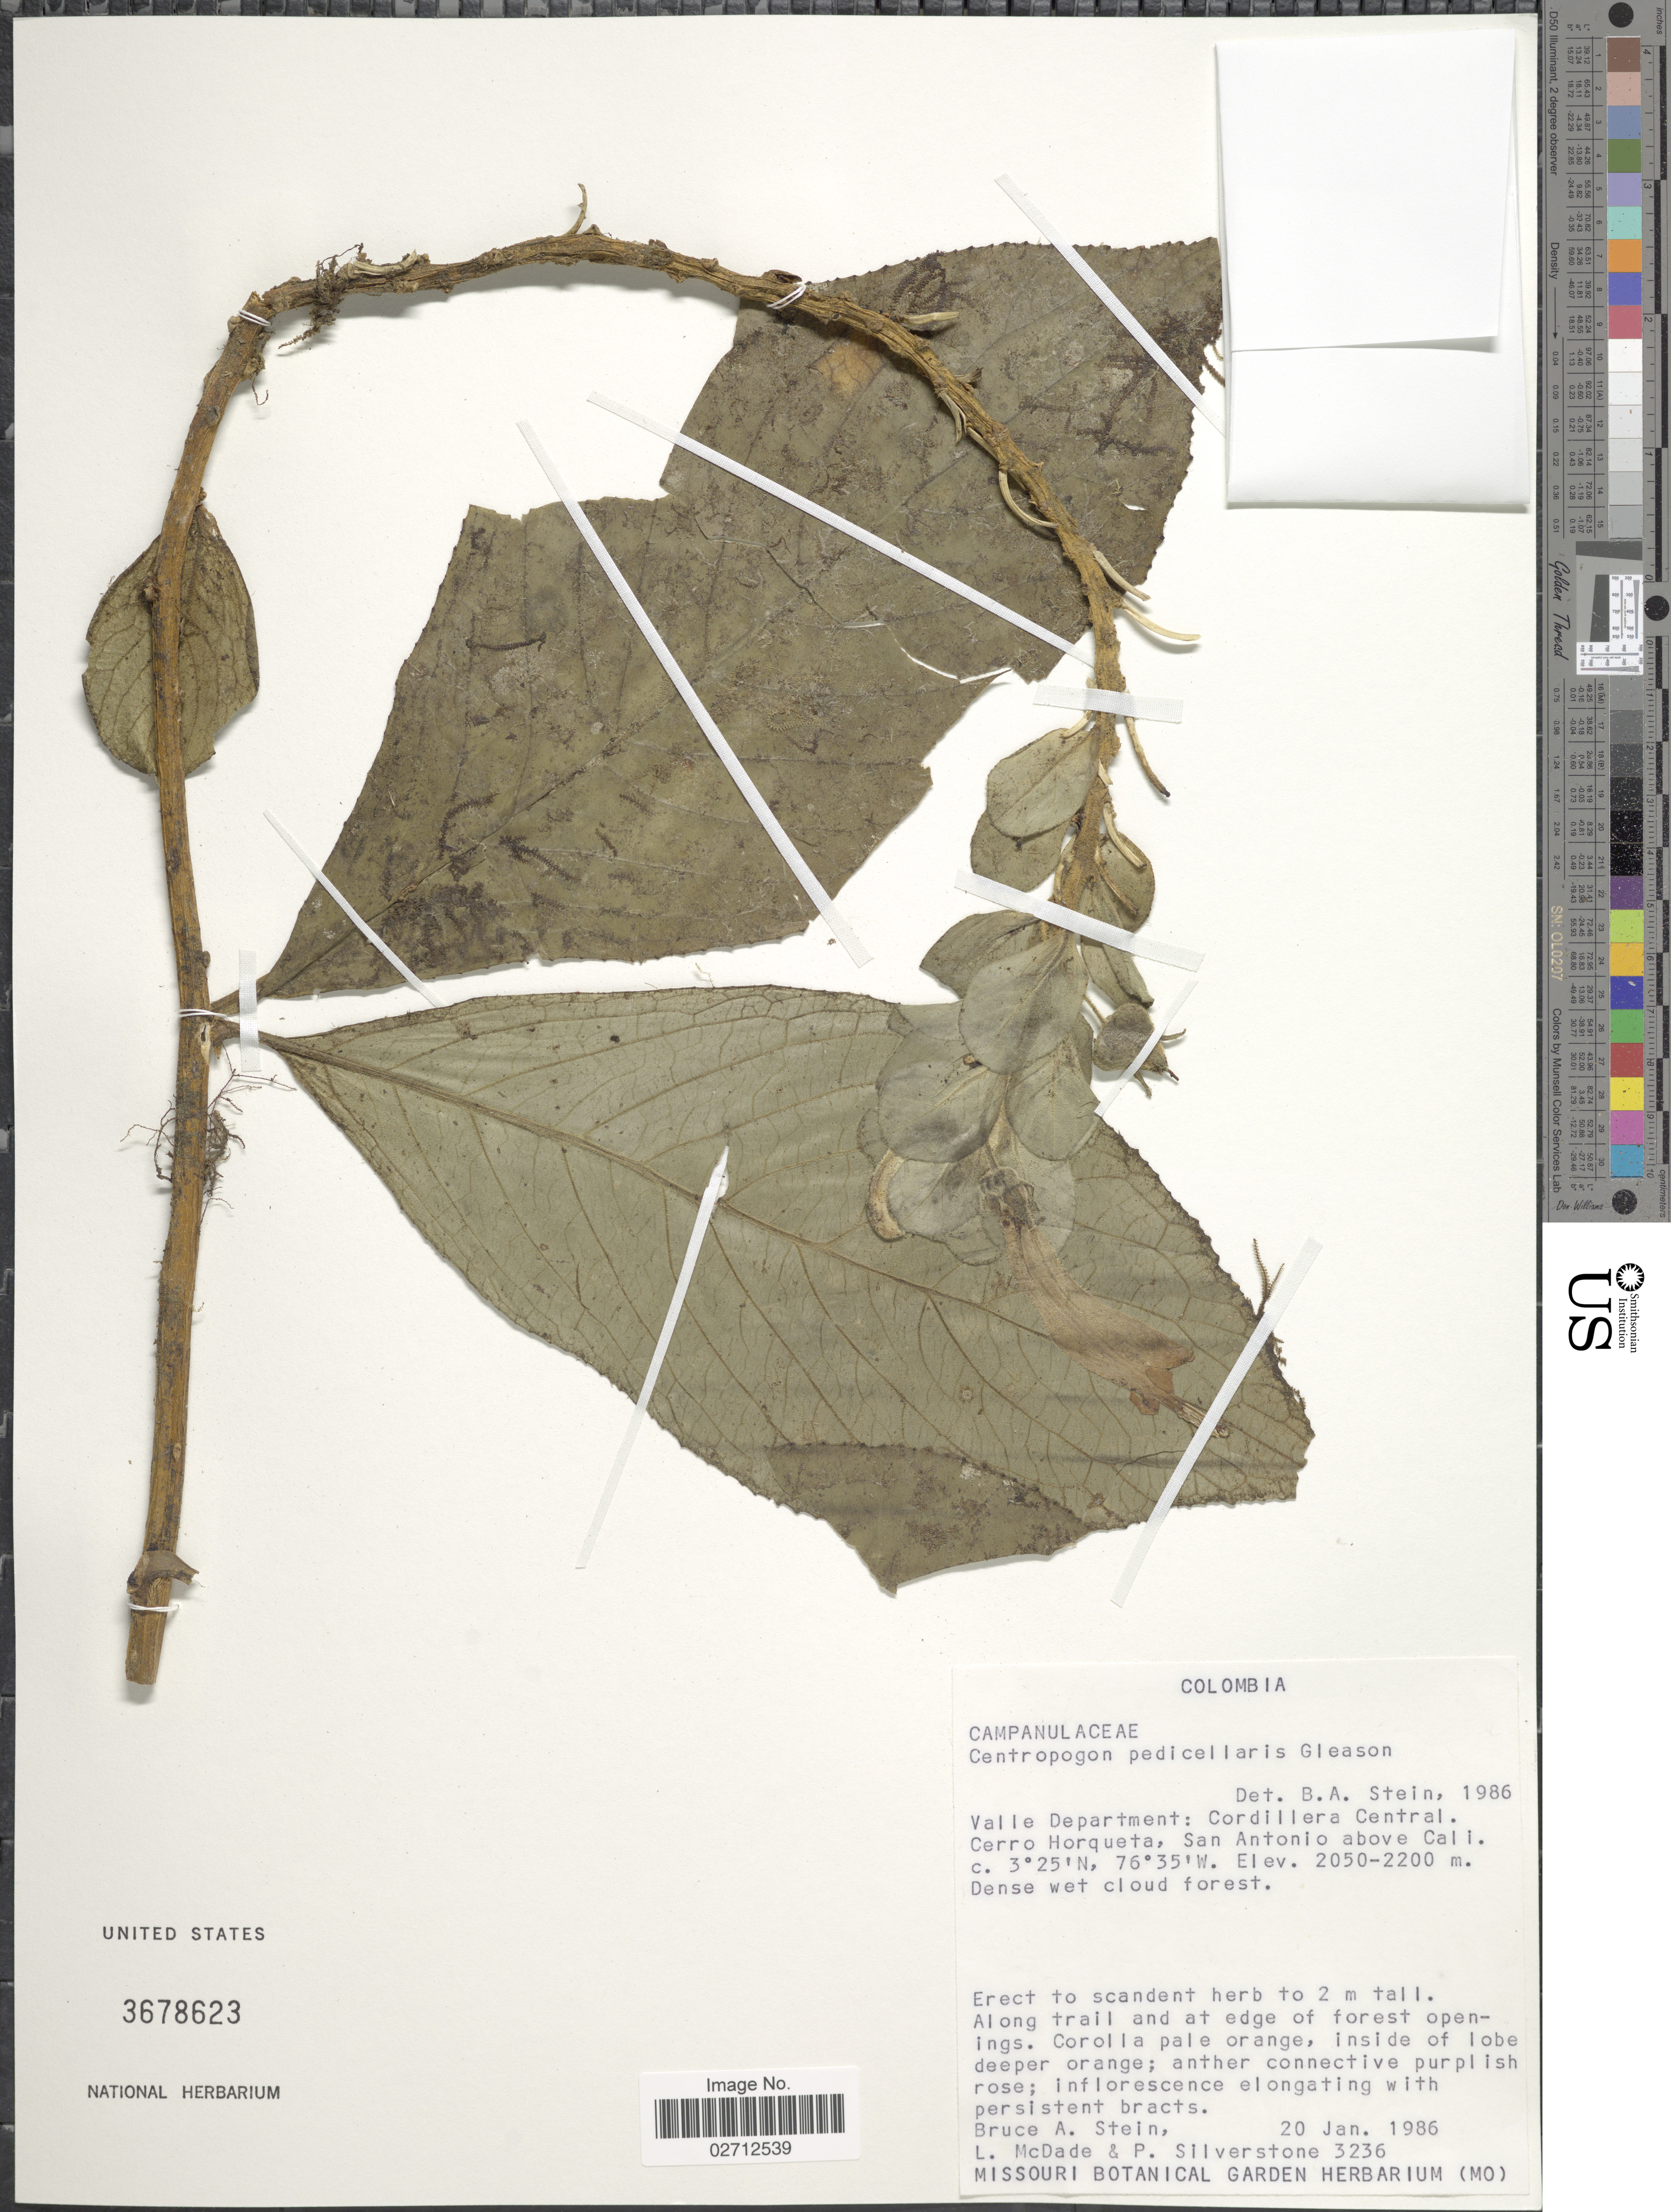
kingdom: Plantae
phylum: Tracheophyta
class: Magnoliopsida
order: Asterales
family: Campanulaceae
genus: Centropogon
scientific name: Centropogon pedicellaris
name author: Gleason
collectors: B. A. Stein, L. McDade & P. Silverstone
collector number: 3236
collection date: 1986-01-20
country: Colombia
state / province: Valle del Cauca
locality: Valle Department: Cordillera Central. Cerro Horqueta, San Antonio above Cali.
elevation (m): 2050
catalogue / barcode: US 3678623